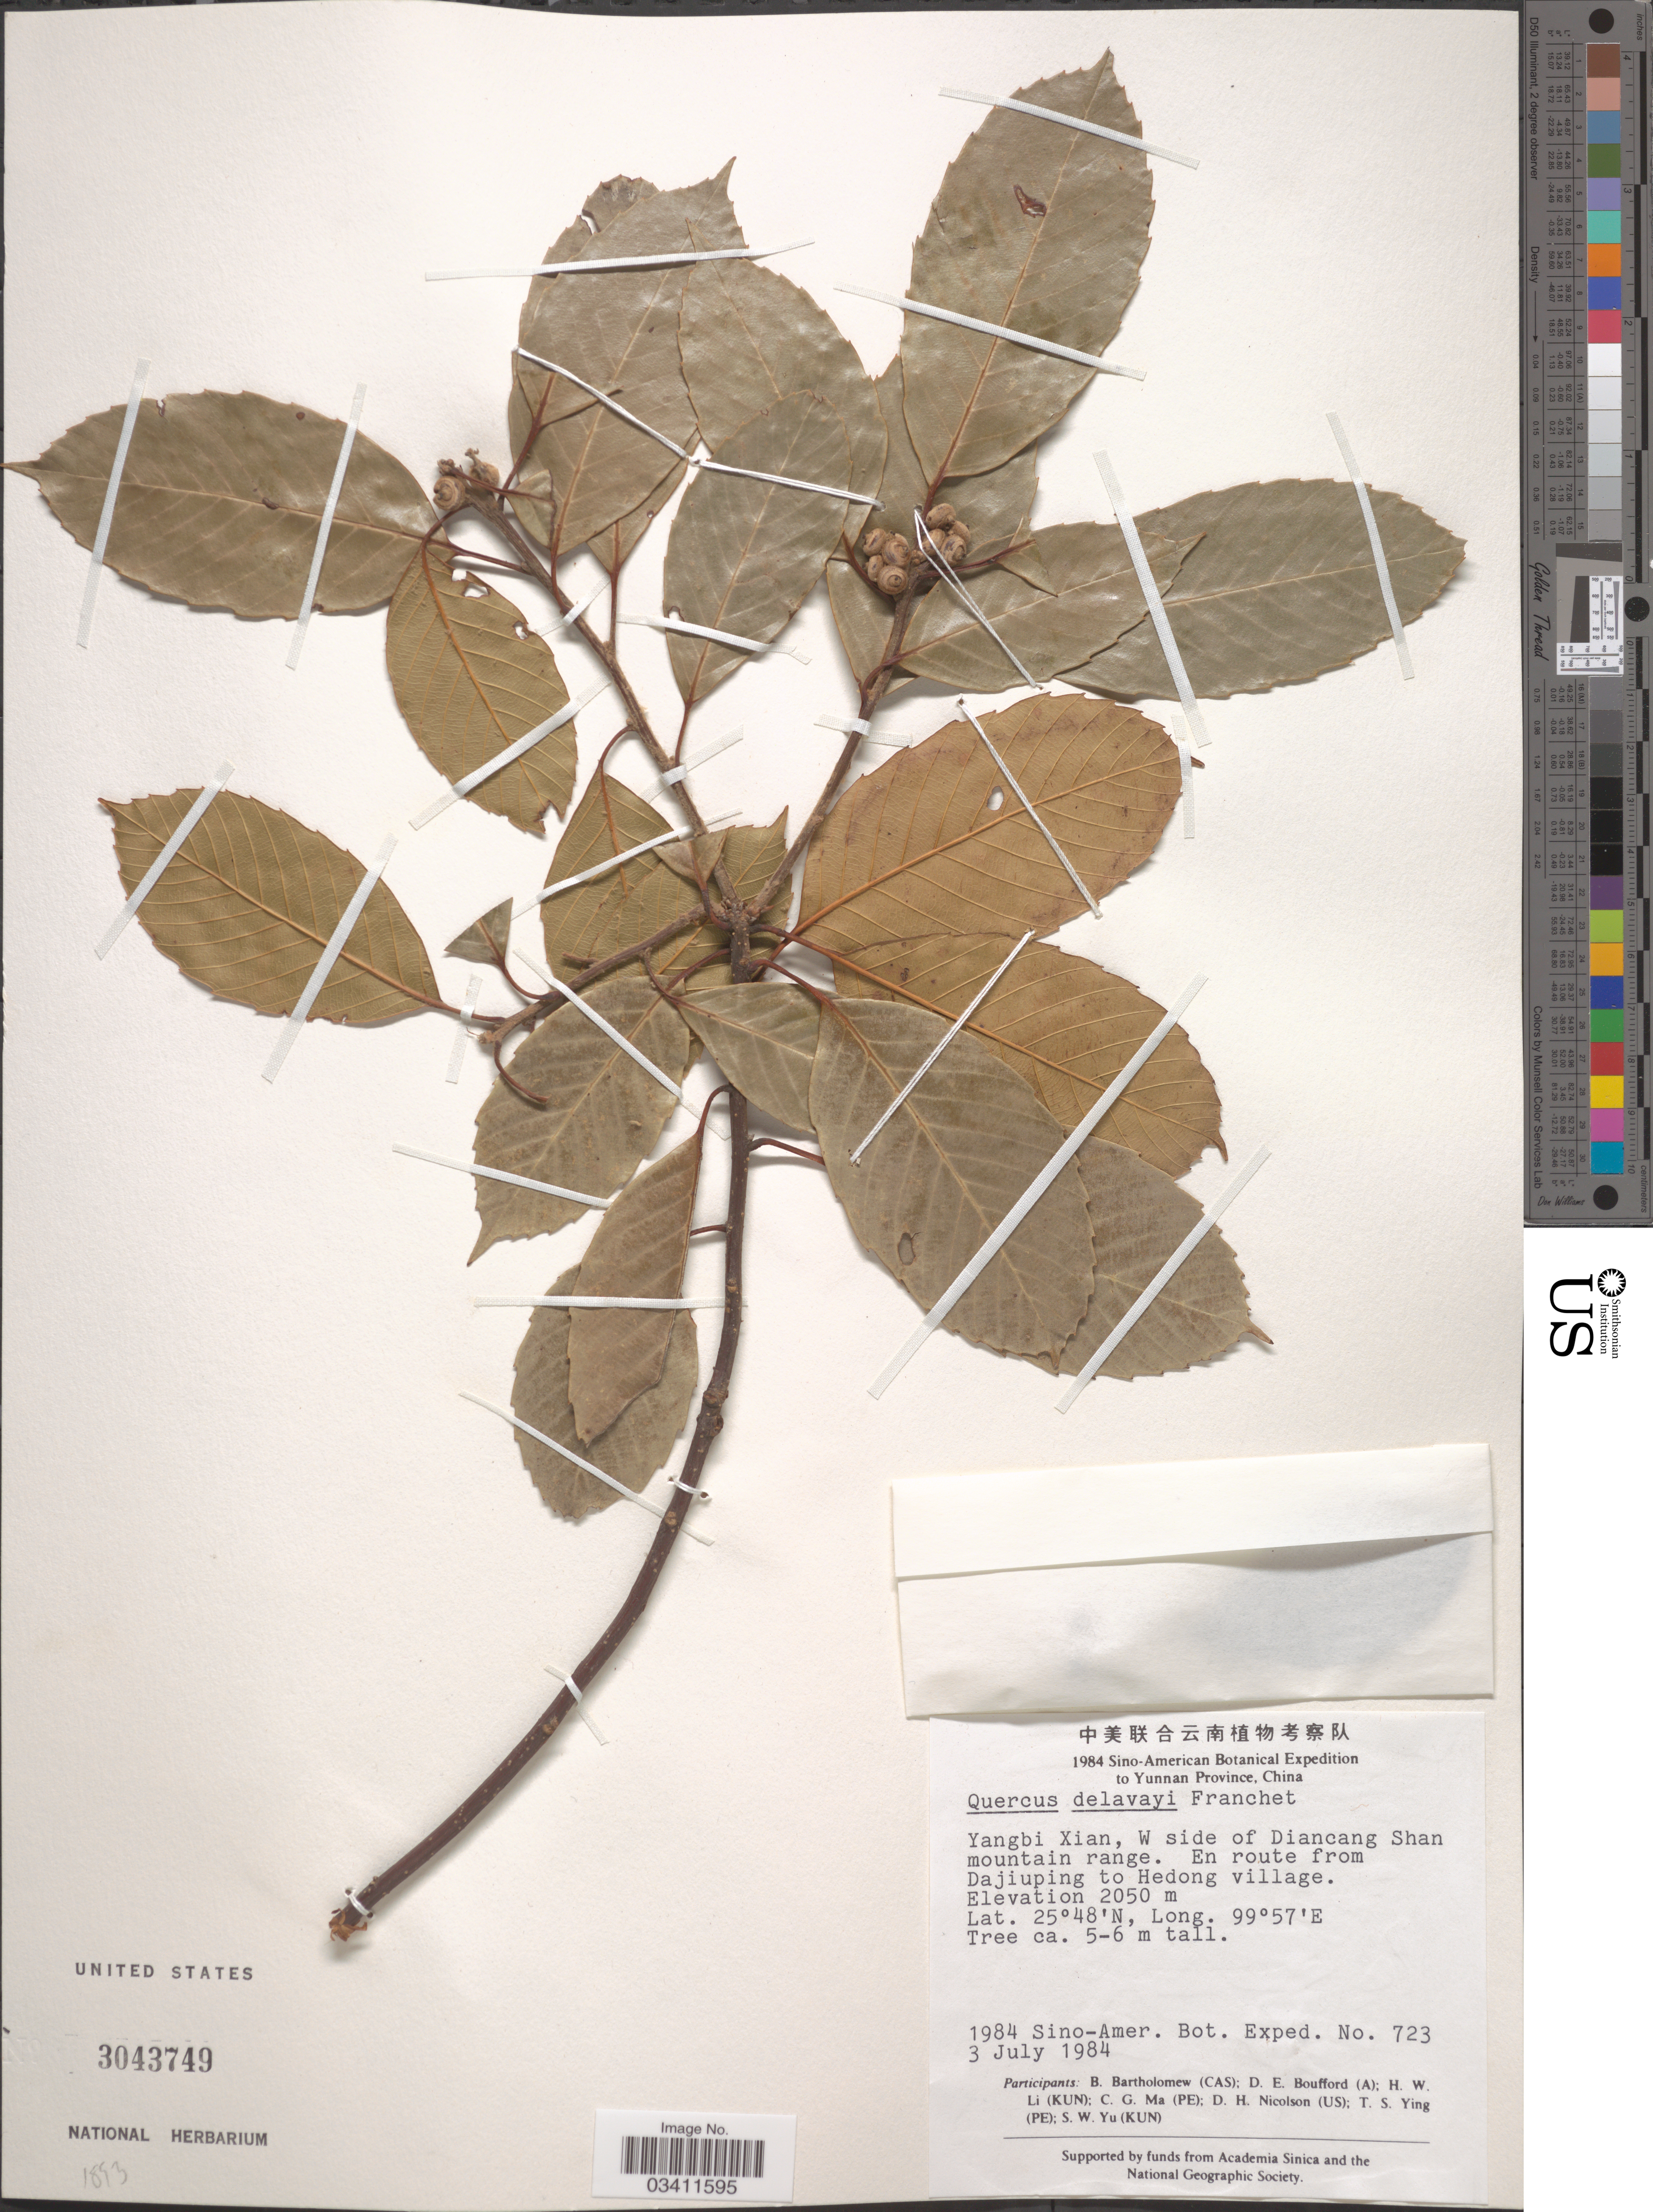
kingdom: Plantae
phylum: Tracheophyta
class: Magnoliopsida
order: Fagales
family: Fagaceae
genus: Quercus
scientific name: Quercus delavayi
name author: Franch.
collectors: Sino-Amer. Bot. Exped. 1984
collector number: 723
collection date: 1984-07-03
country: China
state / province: Yunnan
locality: Yangbi Xian, W side of Diancang Shan mountain range. En route from Dajiuping to Hedong village.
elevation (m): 2050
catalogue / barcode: US 3043749